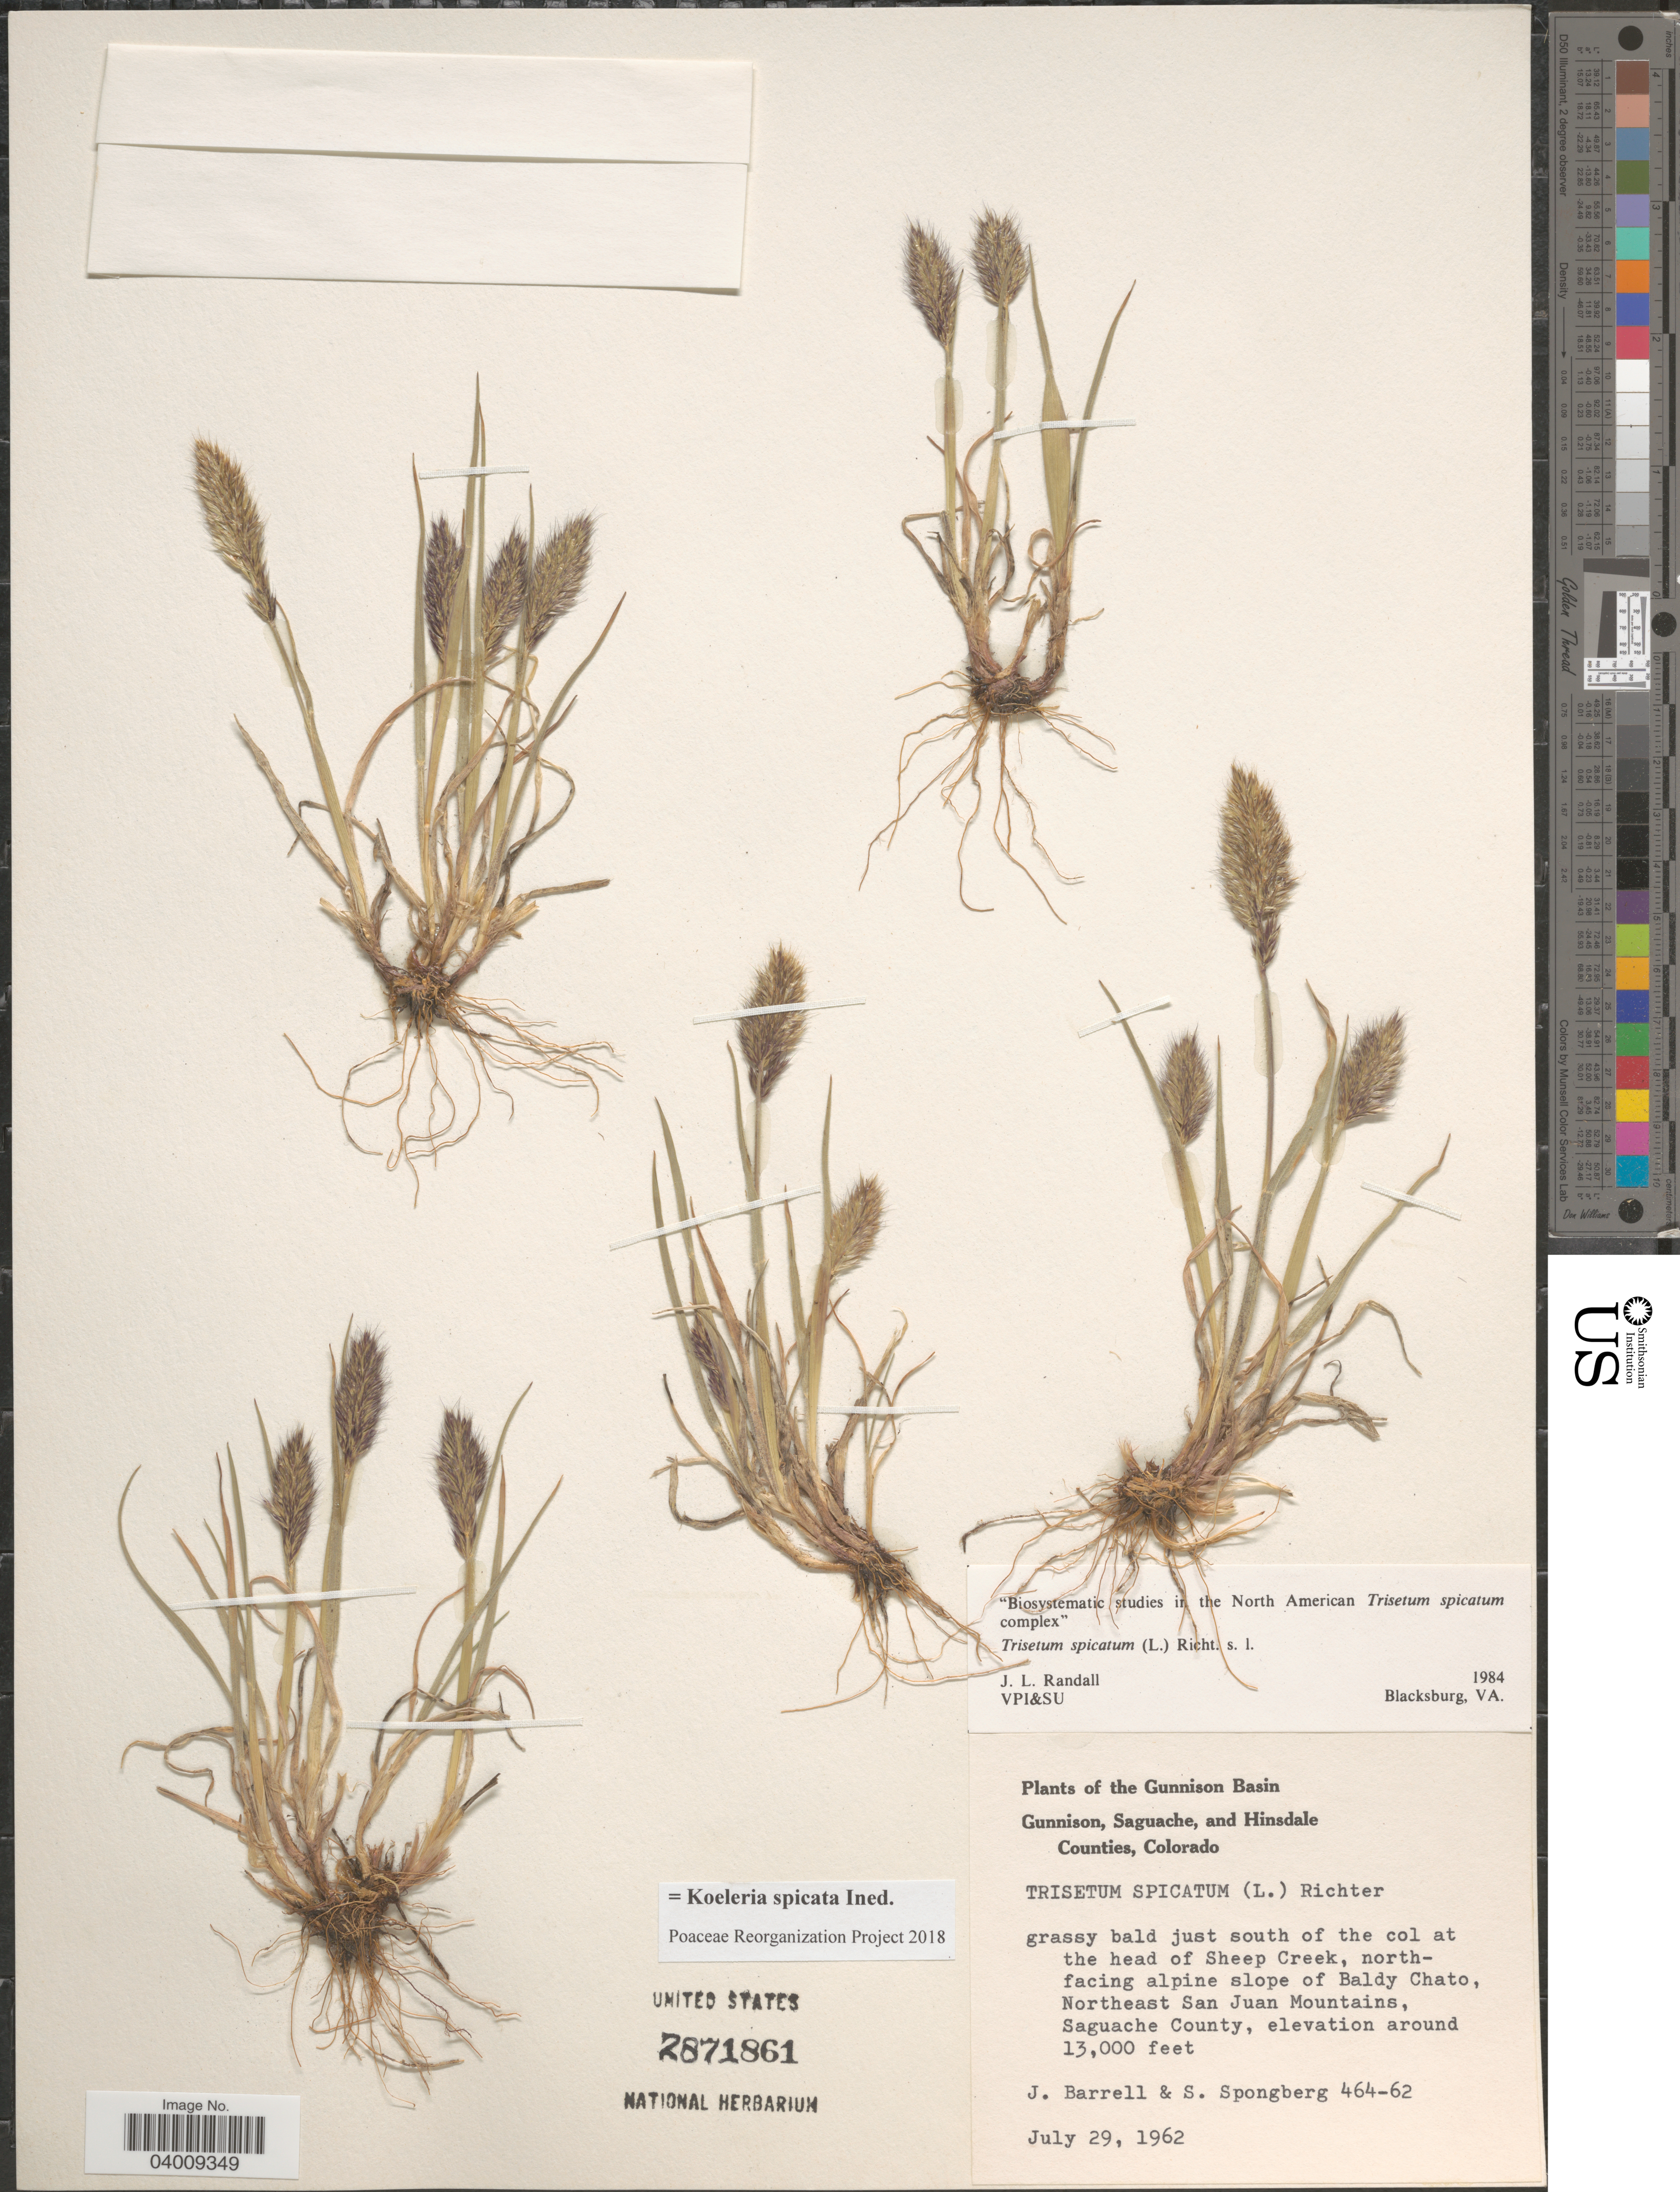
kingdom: Plantae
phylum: Tracheophyta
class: Liliopsida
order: Poales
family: Poaceae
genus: Koeleria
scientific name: Koeleria spicata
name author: (L.) Barberá et al.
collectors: J. Barrell & S. A.Spongberg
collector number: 464-62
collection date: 1962-07-29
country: United States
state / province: Colorado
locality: The Gunnison Basin. Just south of the col at the head of Sheep Creek, north-facing alpine slope of Baldy Chato, Northeast San Juan Mountains, Saguache County.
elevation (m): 3962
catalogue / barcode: US 2871861